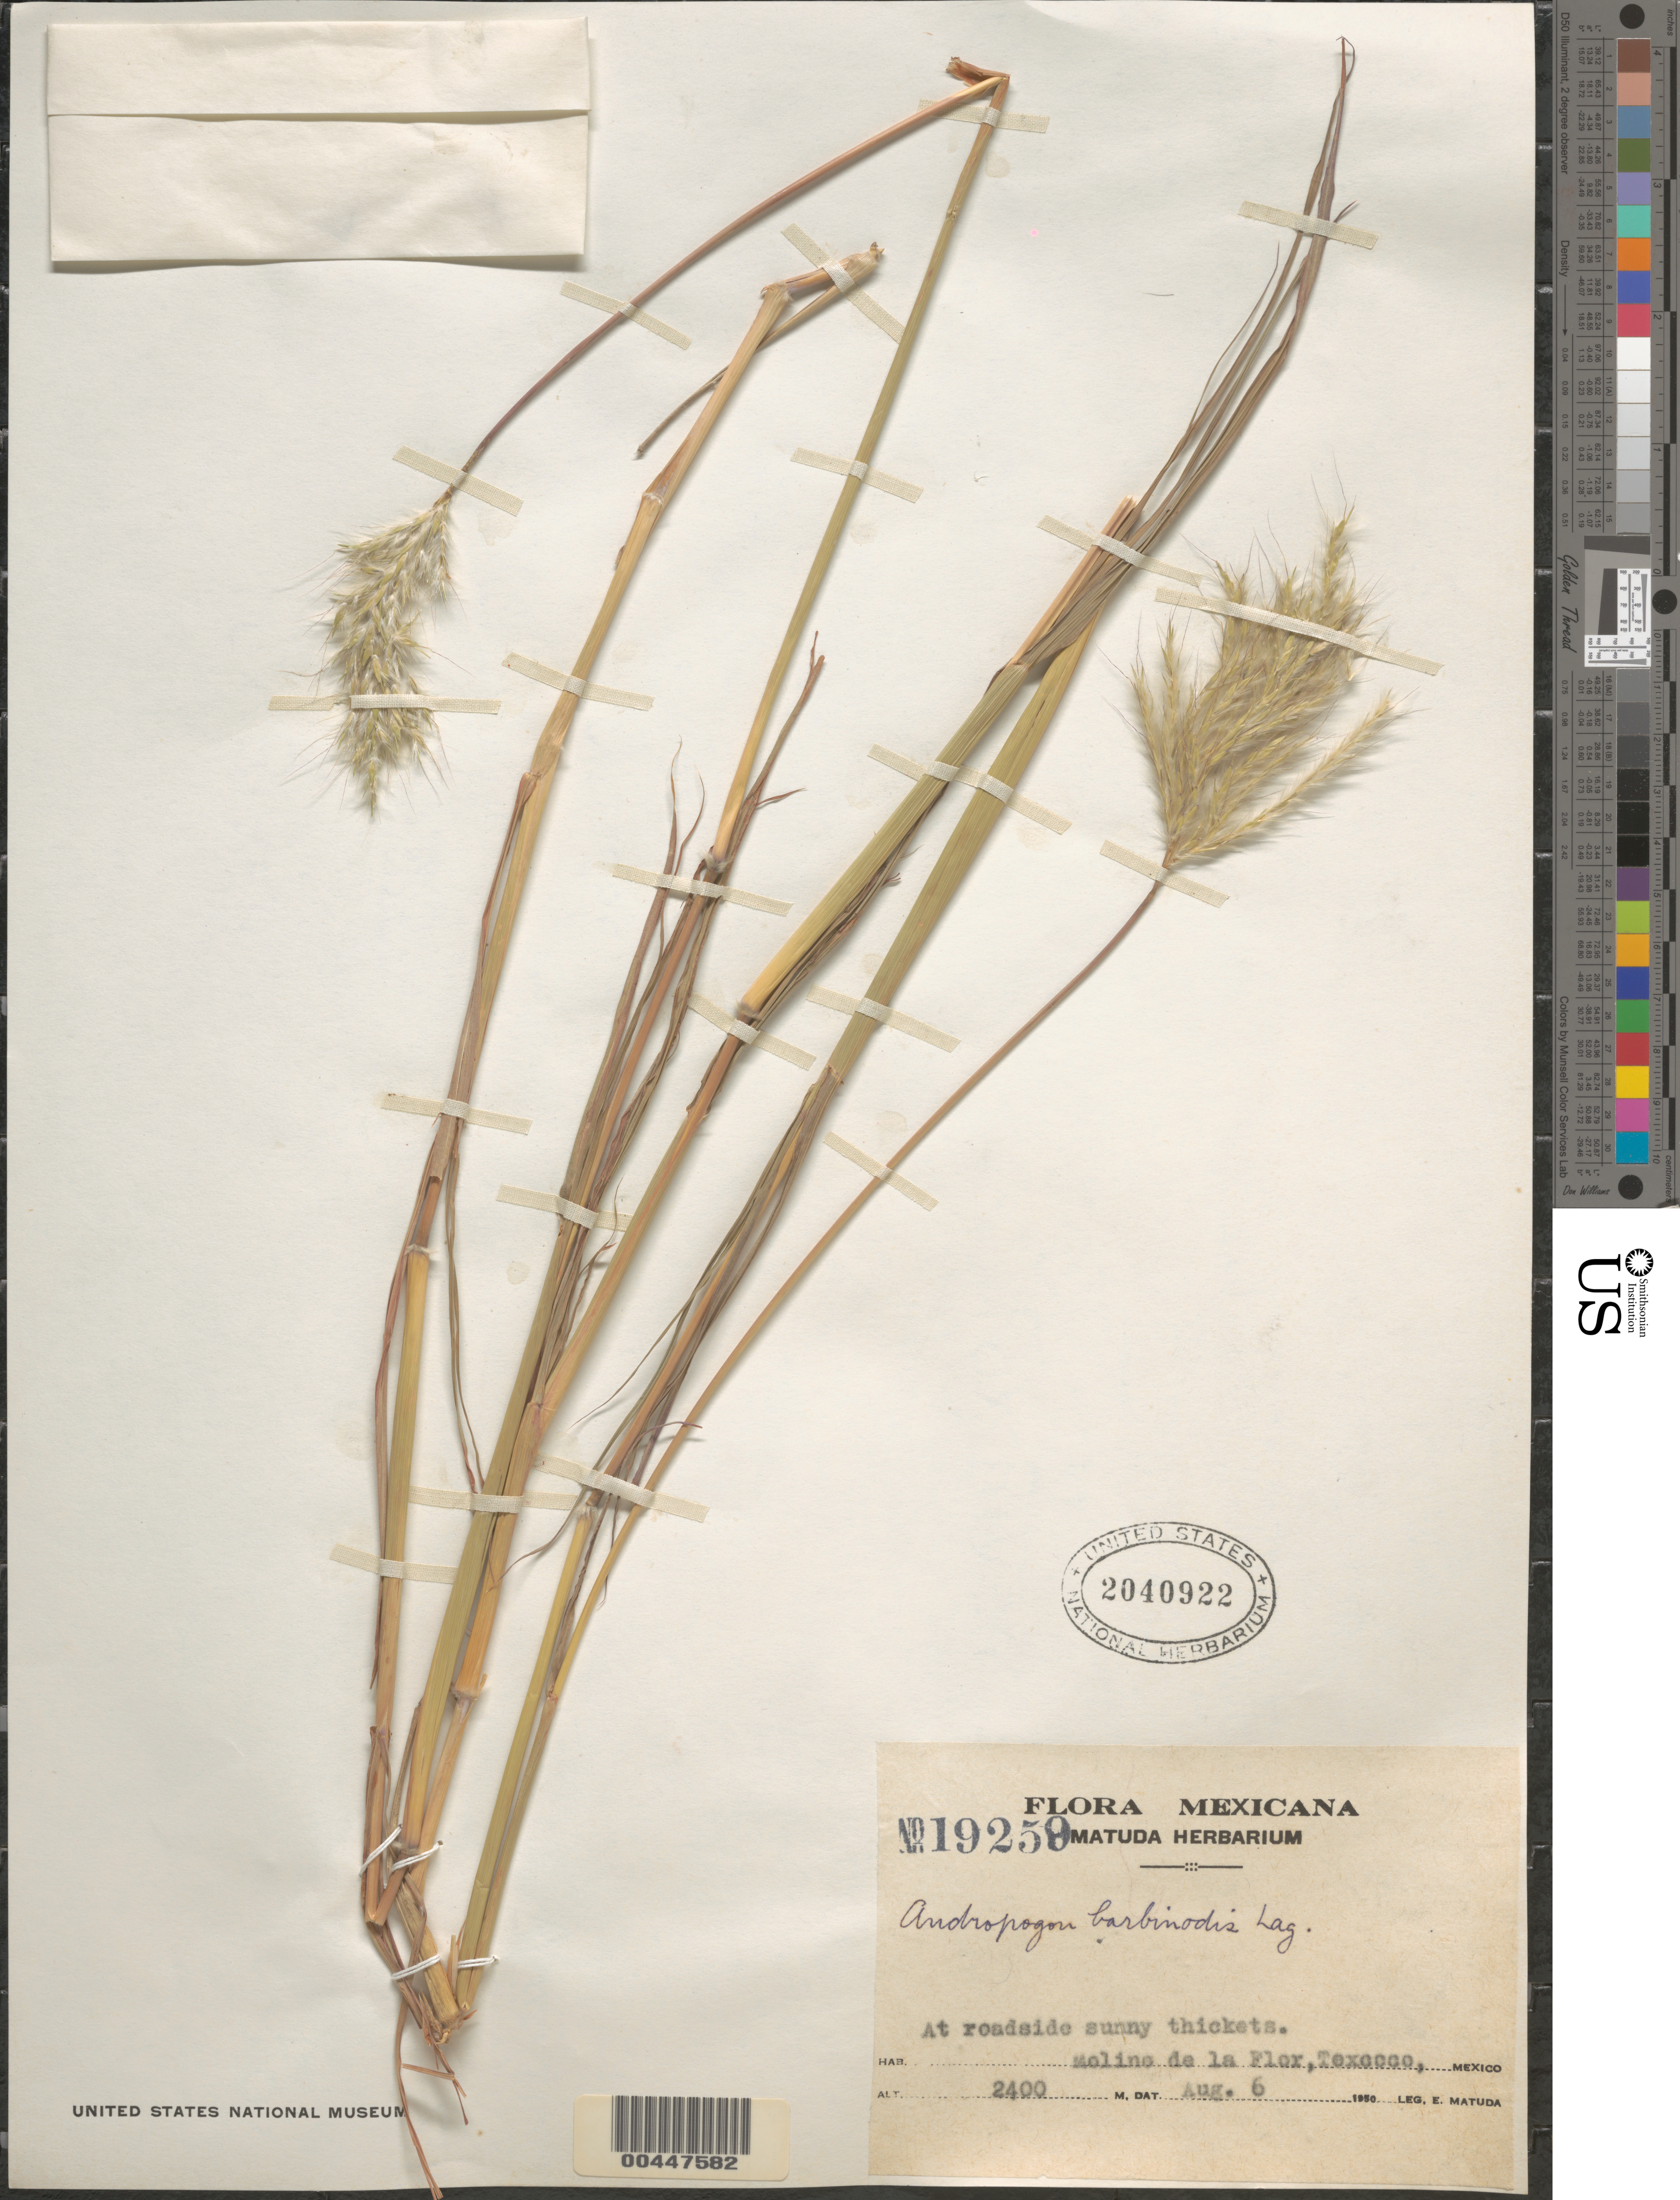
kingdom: Plantae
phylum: Tracheophyta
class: Liliopsida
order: Poales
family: Poaceae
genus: Andropogon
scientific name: Andropogon barbinodis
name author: Lag.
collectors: E. Matuda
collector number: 19259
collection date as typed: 6 Aug 1950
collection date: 1950-08-06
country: Mexico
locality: Molino de la Flor, Texcoco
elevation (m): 2400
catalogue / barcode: US 2040922